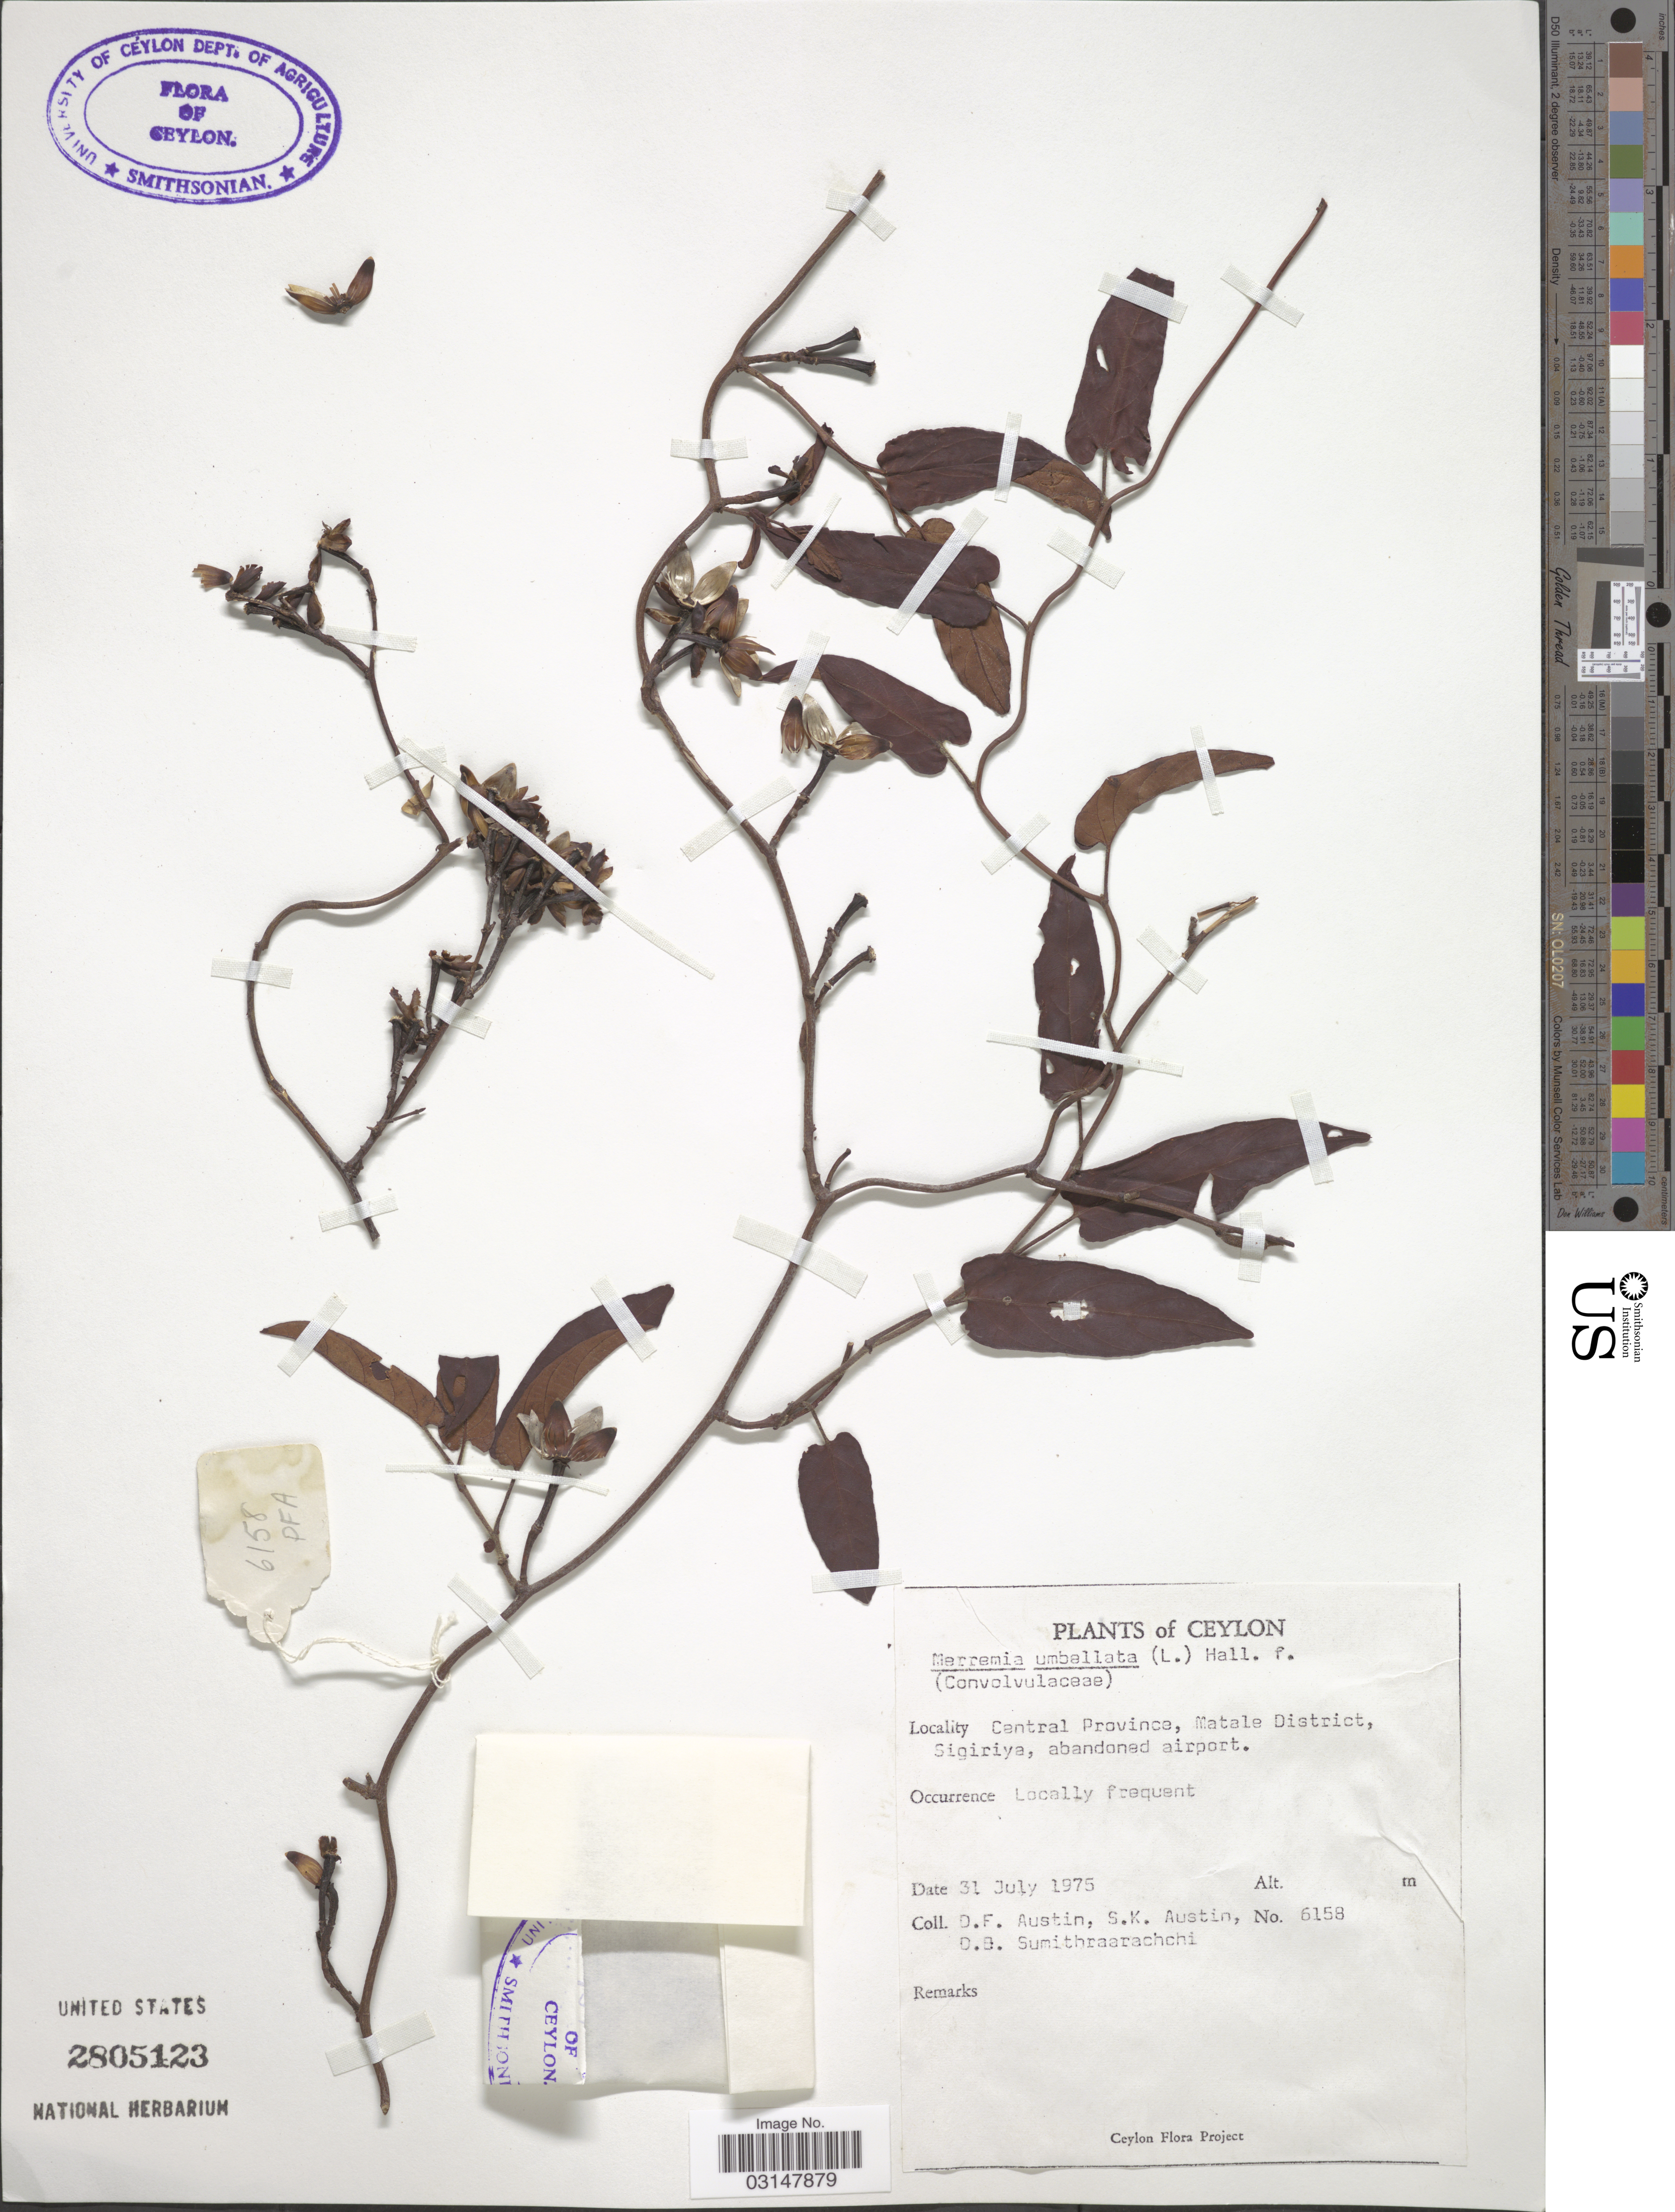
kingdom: Plantae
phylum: Tracheophyta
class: Magnoliopsida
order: Solanales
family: Convolvulaceae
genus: Camonea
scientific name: Camonea pilosa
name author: (Houtt.) A. R. Simões & Staples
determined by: Strong, Mark T., (BOT), Smithsonian Institution - National Museum of Natural History (UNITED STATES)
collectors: D. Austin, S. Austin & D. B. Sumithraarachchi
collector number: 6158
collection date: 1975-07-31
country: Sri Lanka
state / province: Central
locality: Ceylon. Matale District, Sigiriya, abandoned airport.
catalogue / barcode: US 2805123